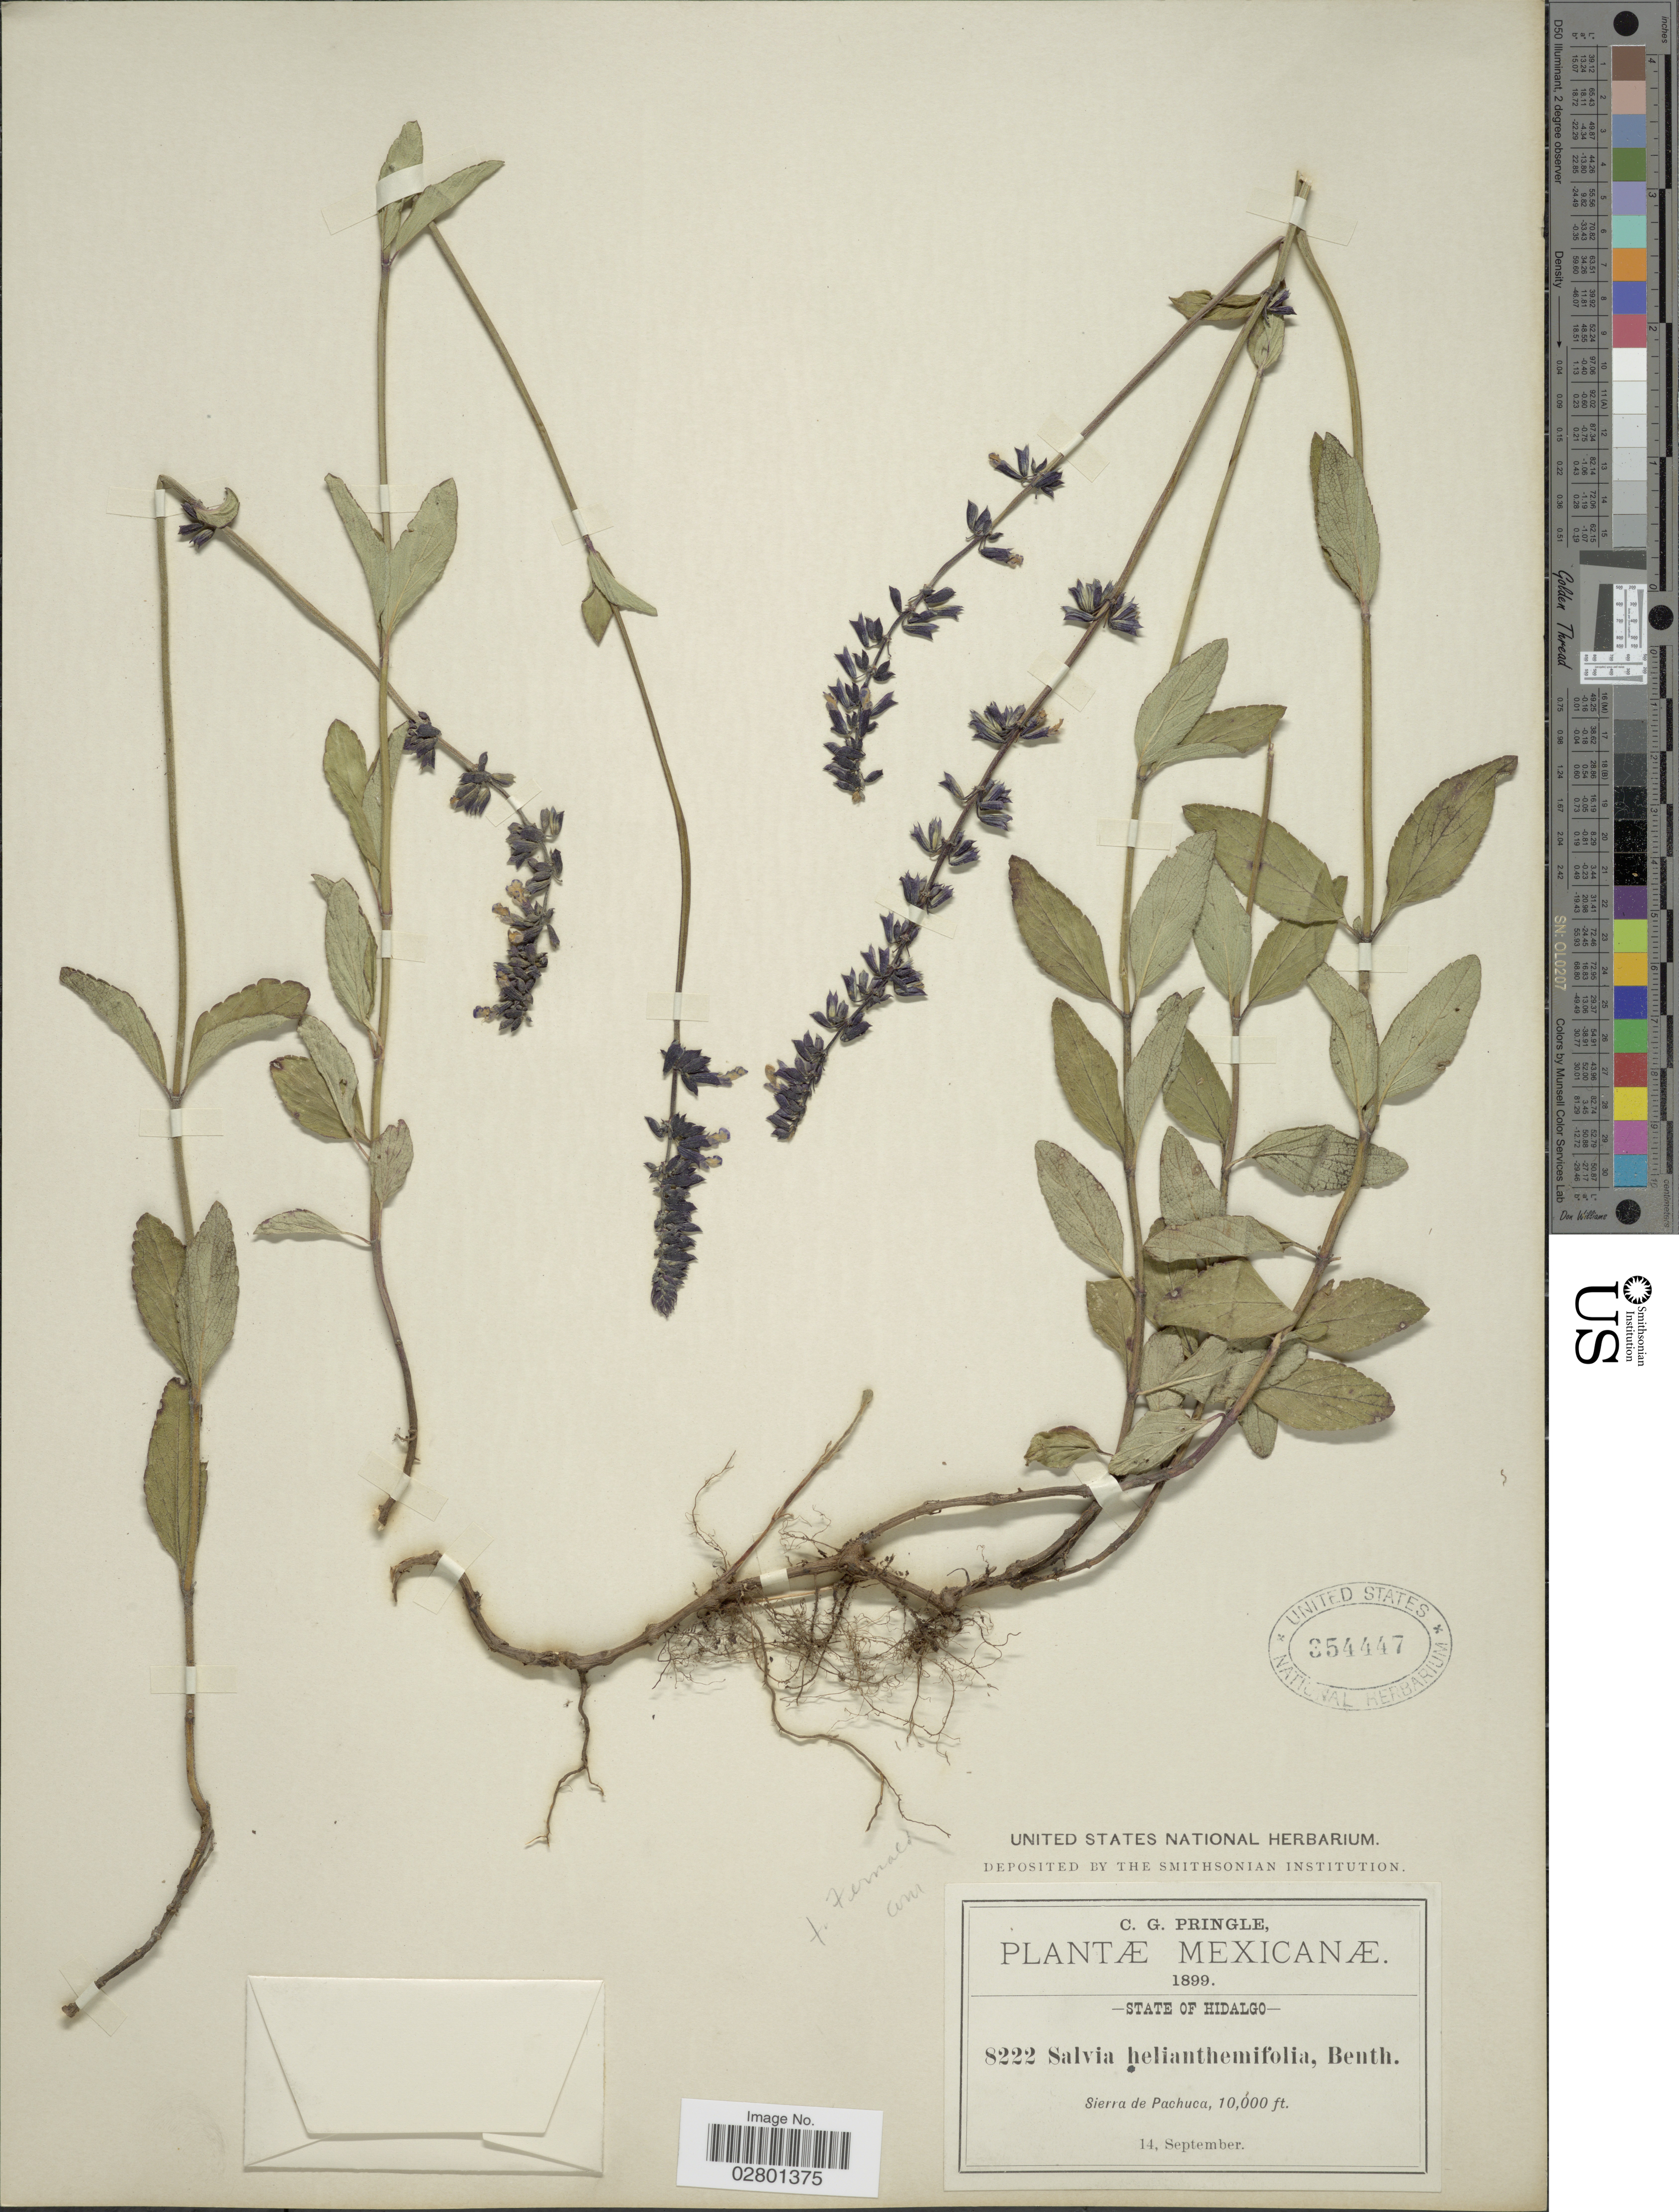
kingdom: Plantae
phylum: Tracheophyta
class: Magnoliopsida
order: Lamiales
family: Lamiaceae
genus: Salvia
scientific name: Salvia helianthemifolia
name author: Benth.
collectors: C. G. Pringle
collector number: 8222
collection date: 1899-09-14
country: Mexico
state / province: Hidalgo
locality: Mexicanæ. Sierra de Pachuca.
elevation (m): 3048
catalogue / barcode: US 354447